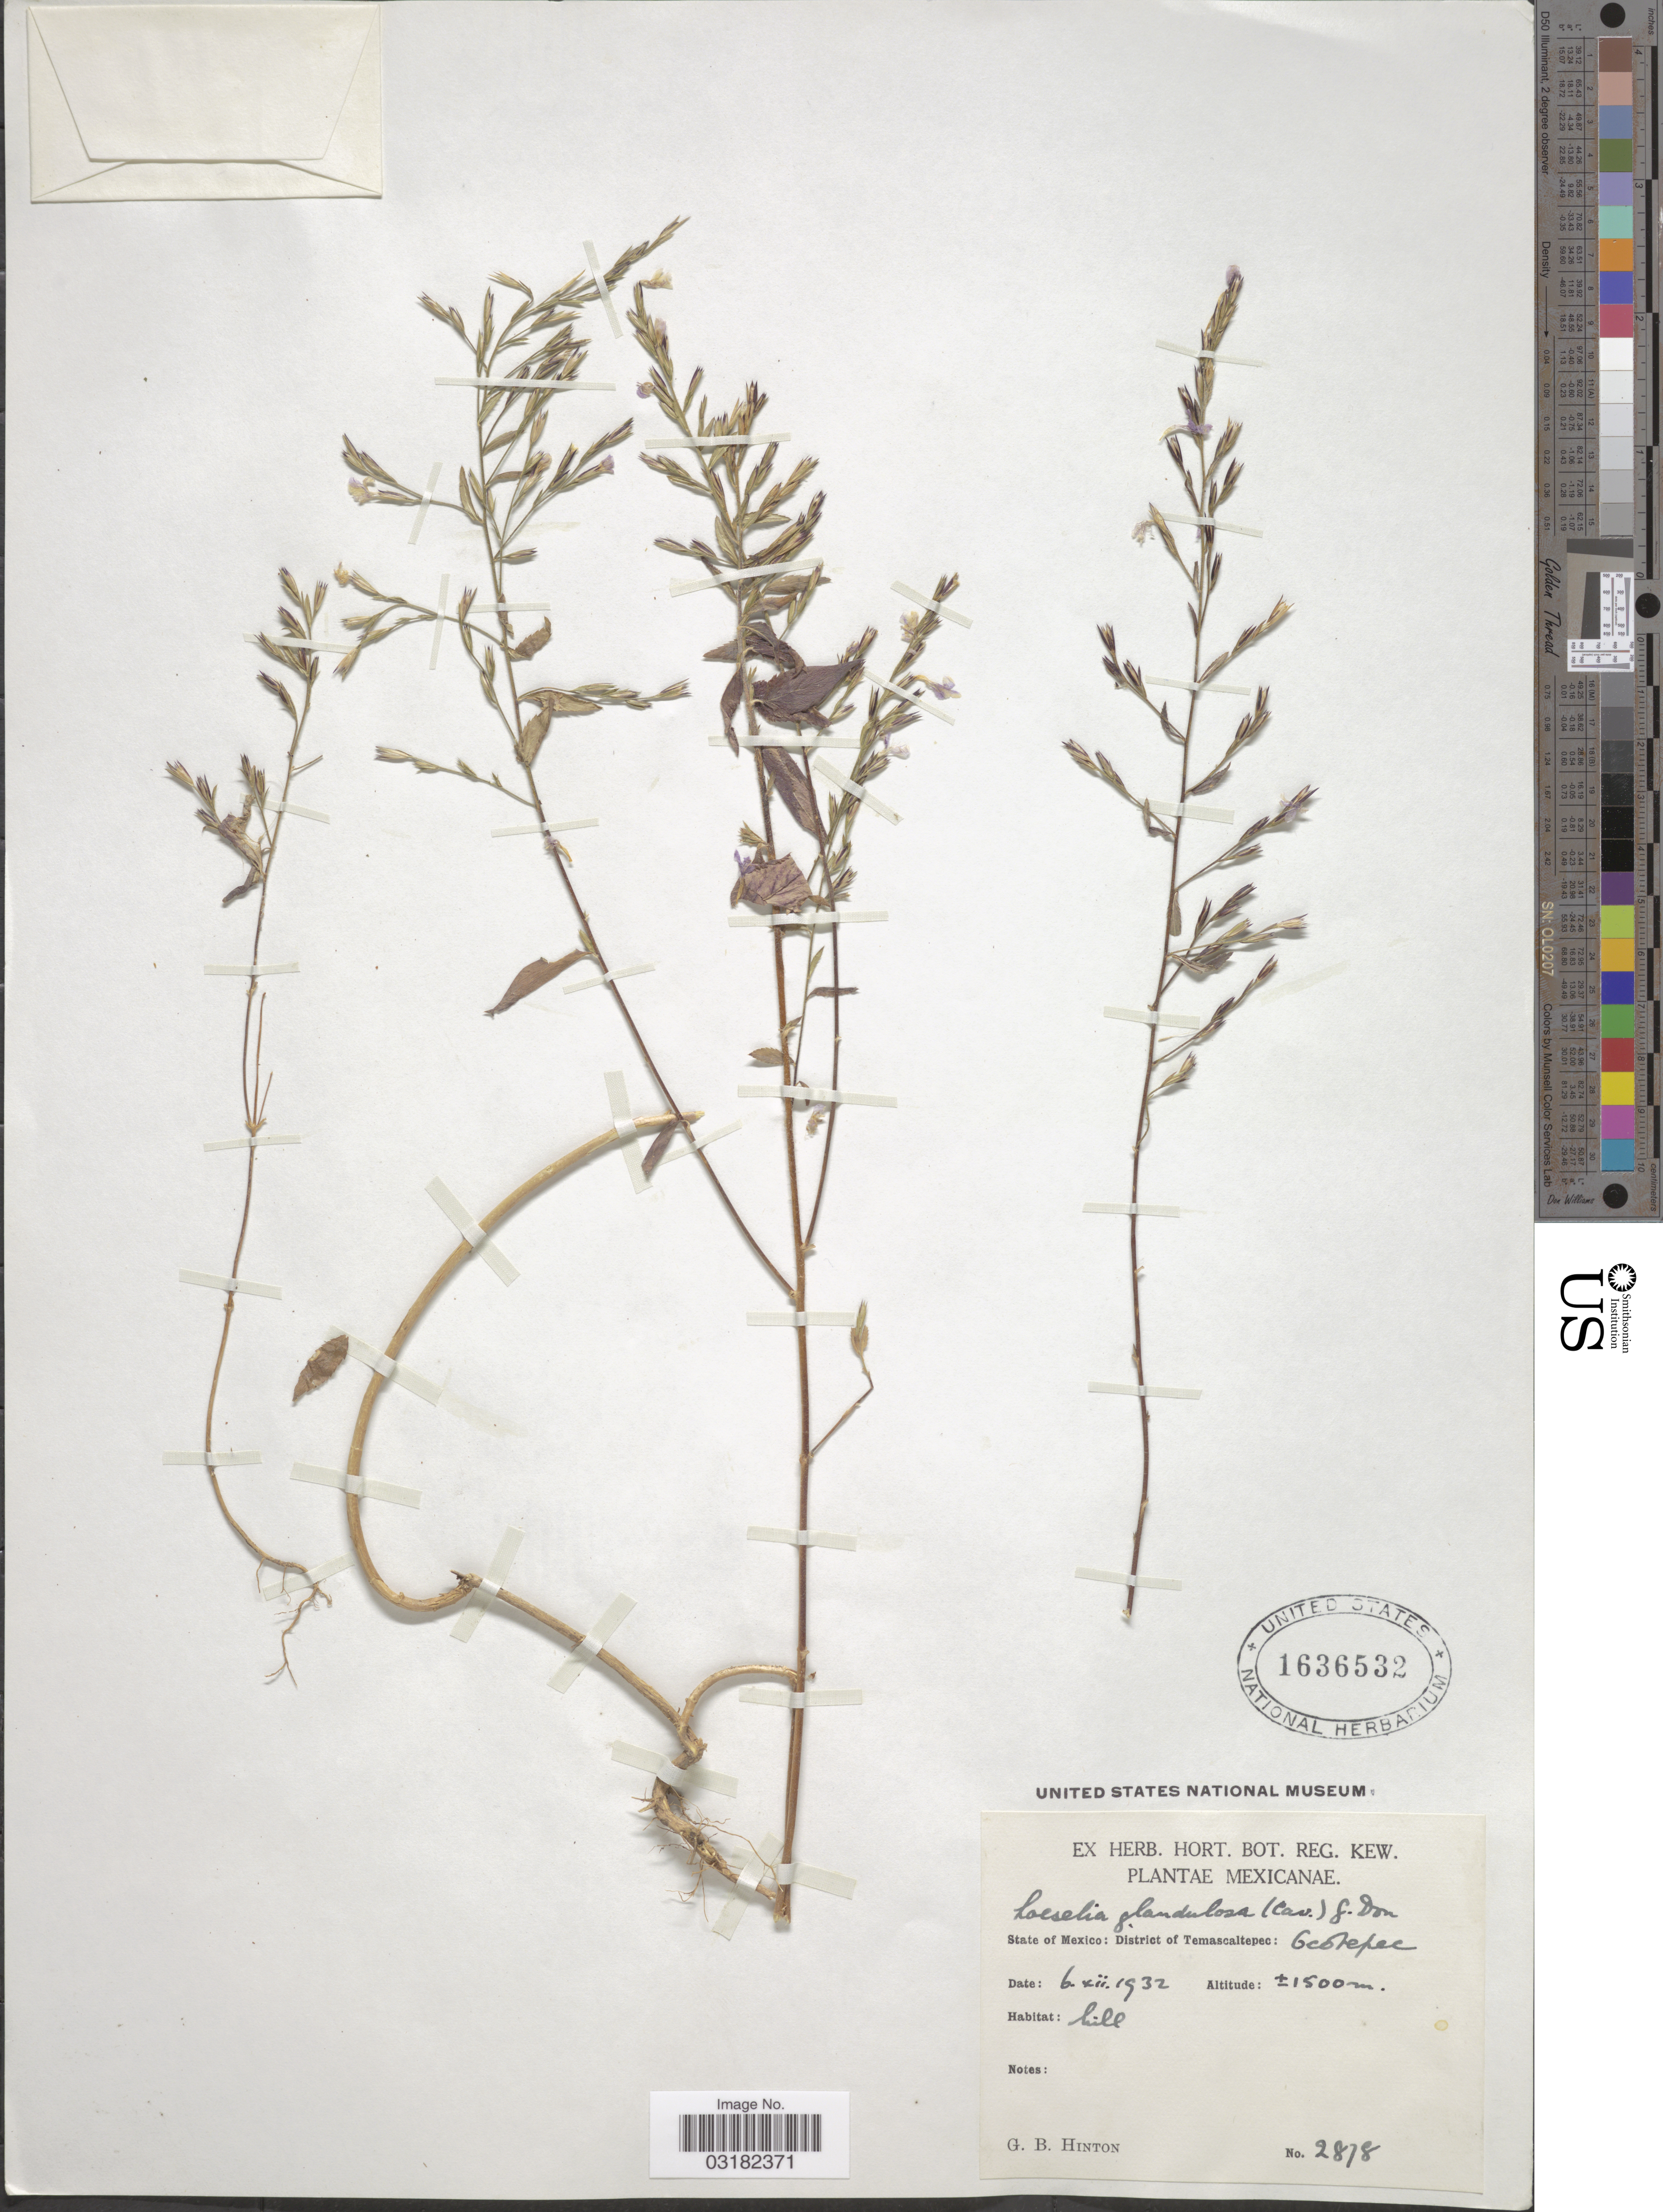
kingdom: Plantae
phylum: Tracheophyta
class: Magnoliopsida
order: Ericales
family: Polemoniaceae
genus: Loeselia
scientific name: Loeselia glandulosa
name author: (Cav.) G. Don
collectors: G. B. Hinton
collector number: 2878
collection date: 1932-12-06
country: Mexico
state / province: México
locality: District of Temascaltepec: Ocotopec.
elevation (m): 1500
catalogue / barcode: US 1636532